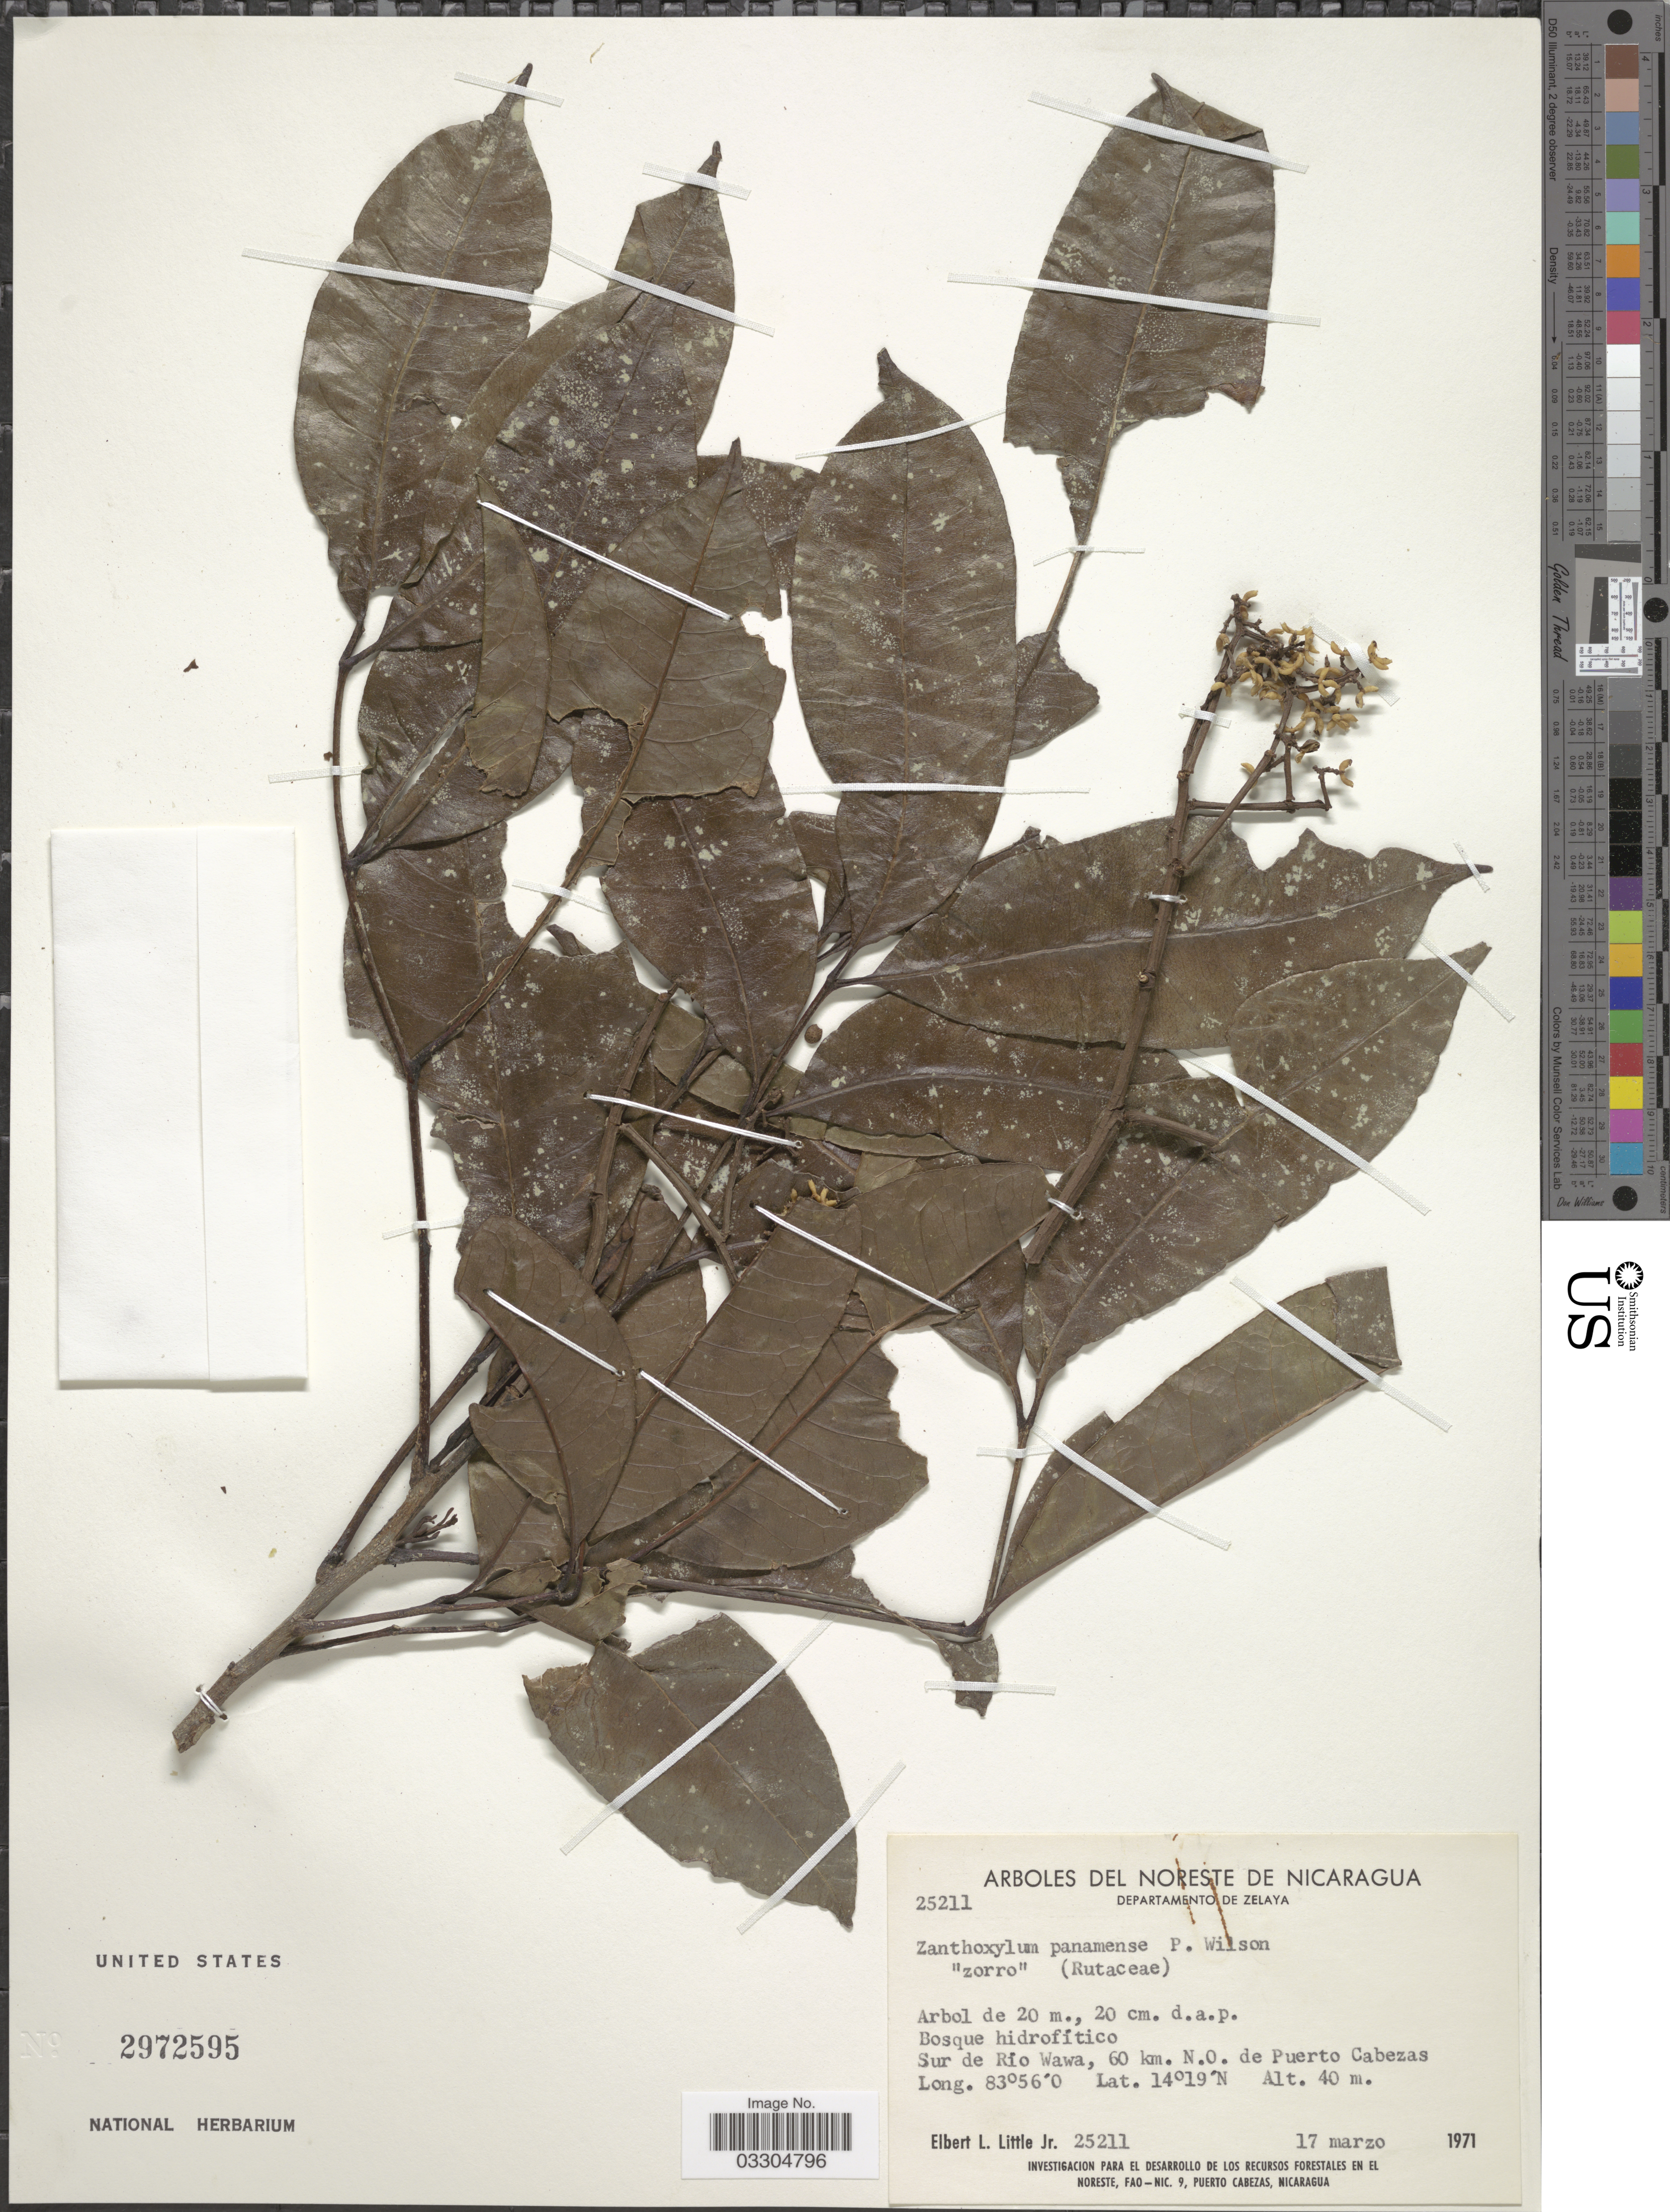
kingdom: Plantae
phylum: Tracheophyta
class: Magnoliopsida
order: Sapindales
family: Rutaceae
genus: Zanthoxylum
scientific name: Zanthoxylum acuminatum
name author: (Sw.) Sw.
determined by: Londoño-Echeverri, Y.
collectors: E. L. Little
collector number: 25211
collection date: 1971-03-17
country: Nicaragua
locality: Noreste de Nicaragua. Departamento de Zelaya. Sur de Rio Wawa, 60 km. N.O. de Puerto Cabezas.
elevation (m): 40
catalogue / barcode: US 2972595